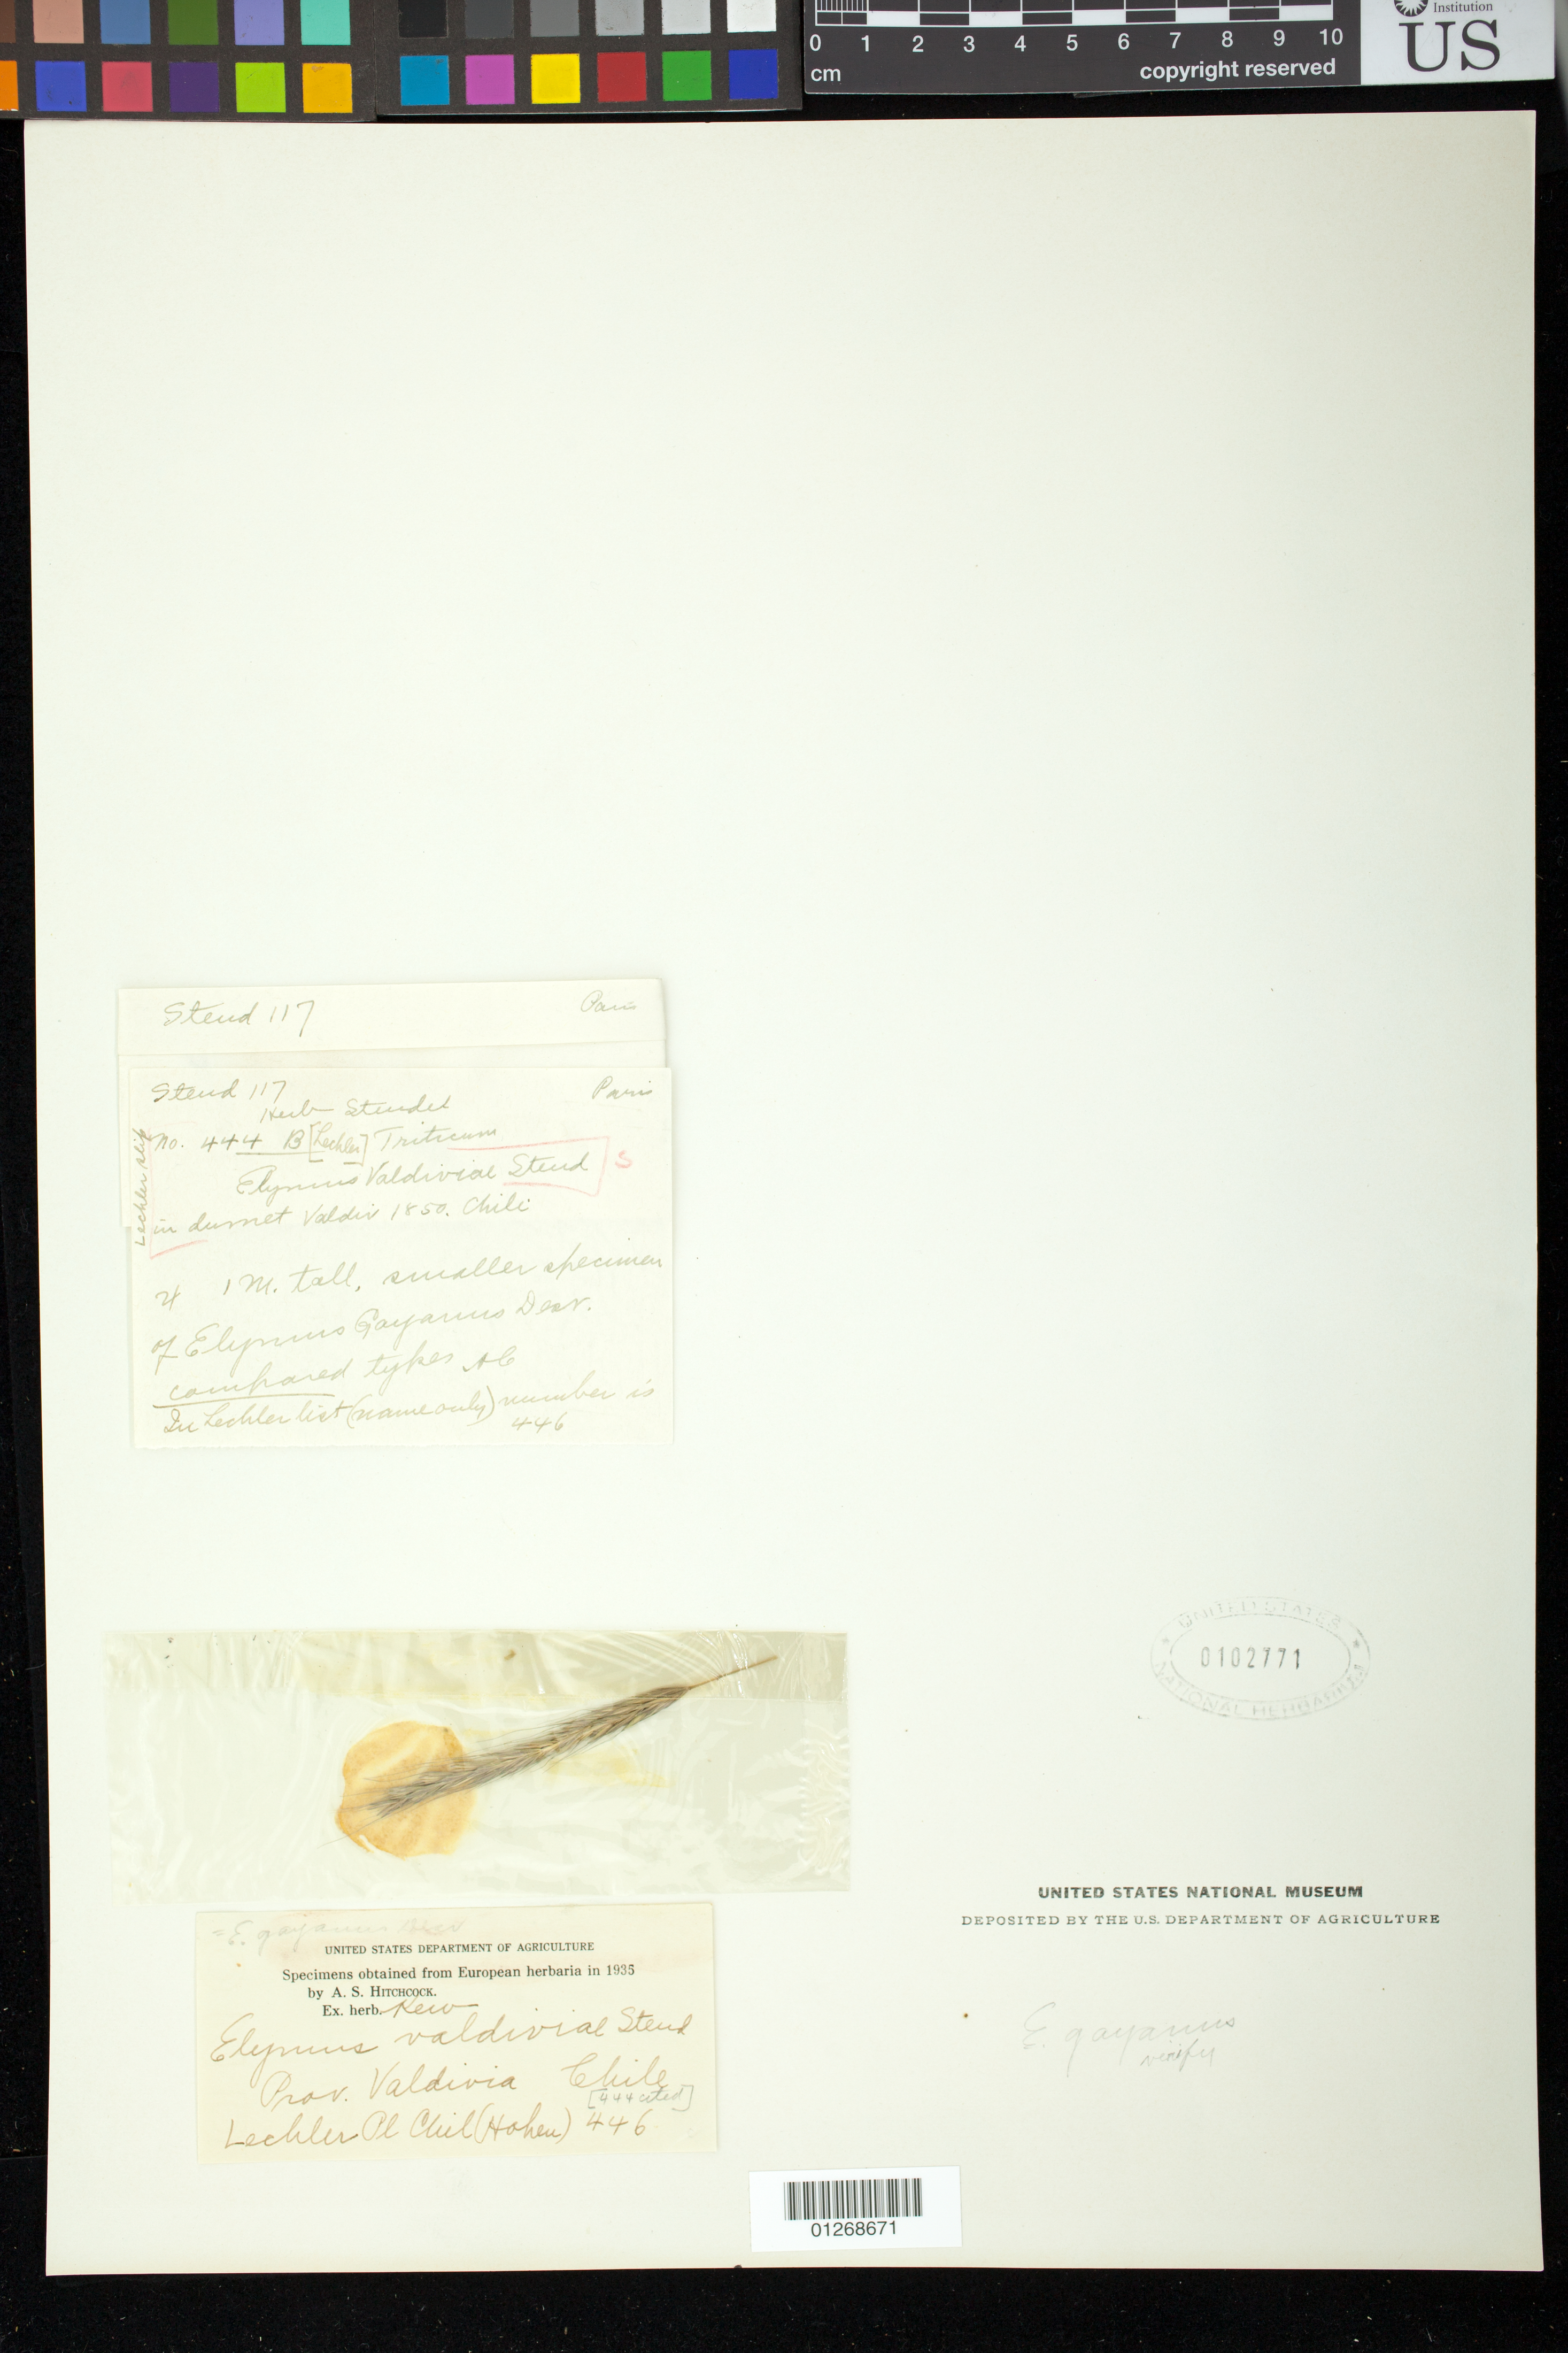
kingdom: Plantae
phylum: Tracheophyta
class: Liliopsida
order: Poales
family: Poaceae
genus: Elymus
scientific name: Elymus valdiviae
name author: Steud.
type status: Type Collection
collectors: W. Lechler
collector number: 444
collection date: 1850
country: Chile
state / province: Los Ríos (XIV)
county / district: Valdivia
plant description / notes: Fragmentary material of type specimen(s) ex herb. Paris, ex herb. Kew. [Material from Kew is numbered 446, but protologue cites Lechler 444.]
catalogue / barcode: US 102771